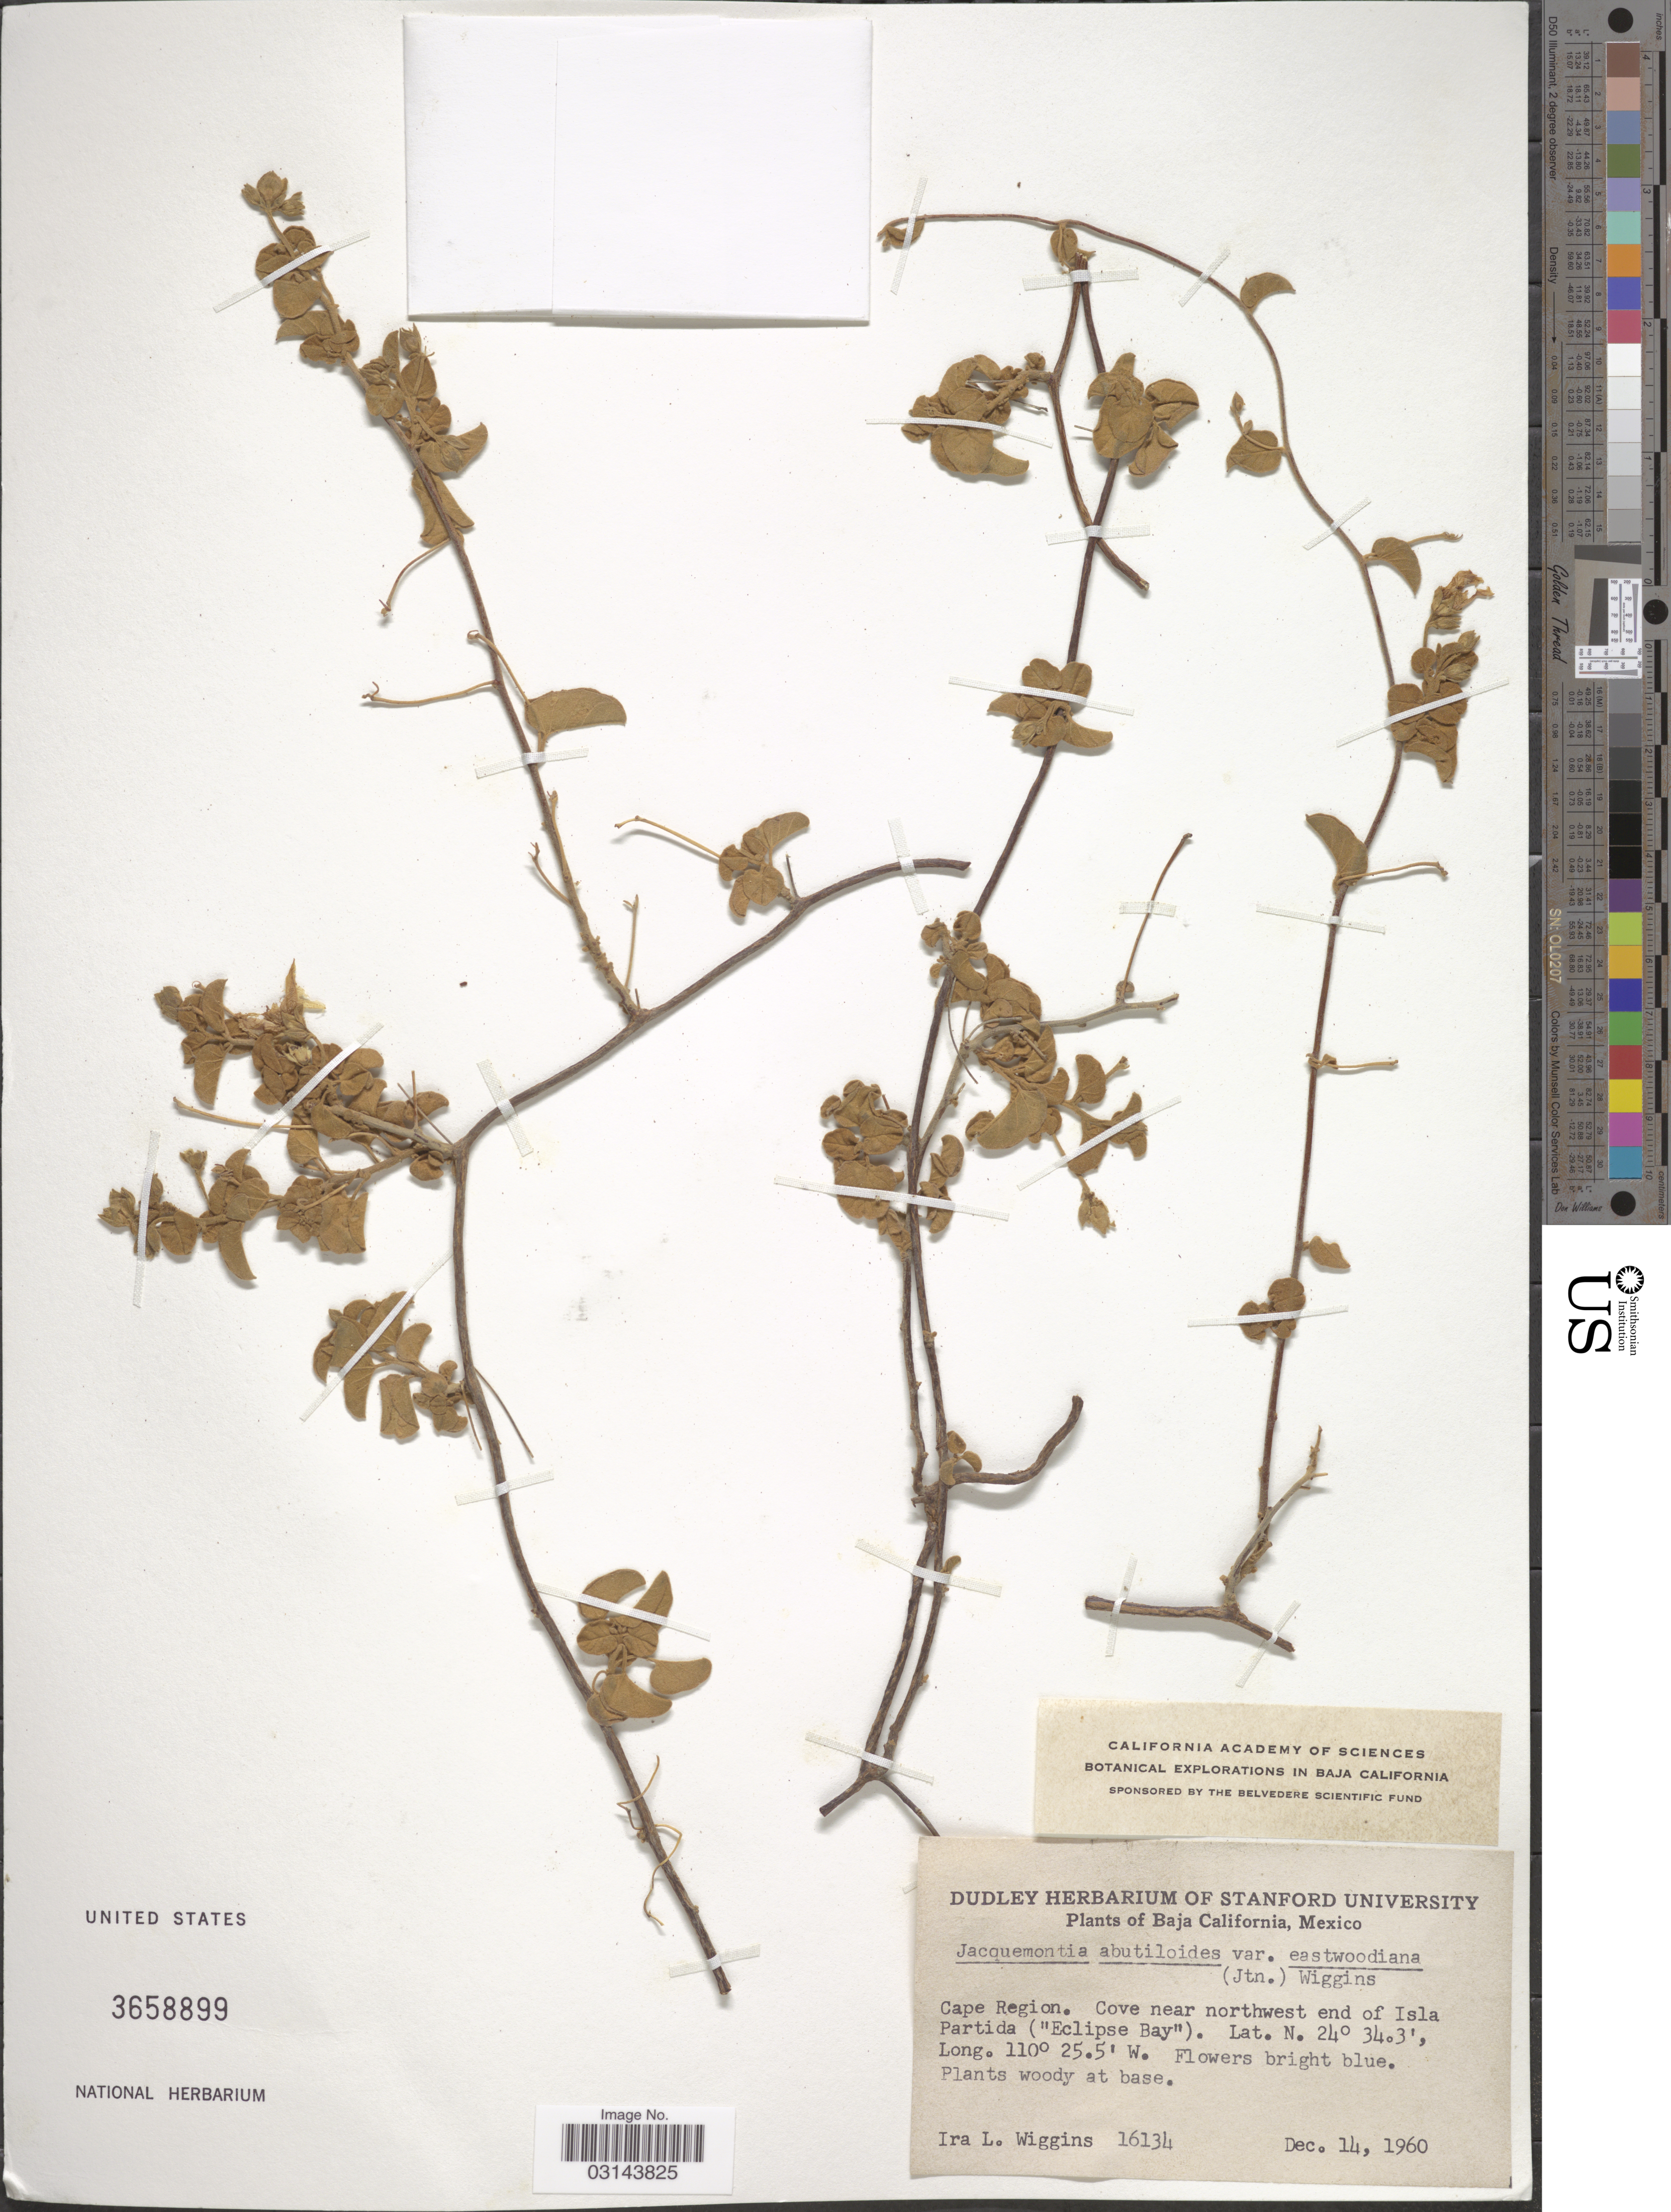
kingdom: Plantae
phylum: Tracheophyta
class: Magnoliopsida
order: Solanales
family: Convolvulaceae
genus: Jacquemontia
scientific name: Jacquemontia abutiloides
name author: Benth.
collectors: I. L. Wiggins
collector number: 16134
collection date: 1960-12-14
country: Mexico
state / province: Baja California Sur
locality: Cape Region. Cove near northwest end of Isla Partida ("Eclipse Bay").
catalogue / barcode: US 3658899